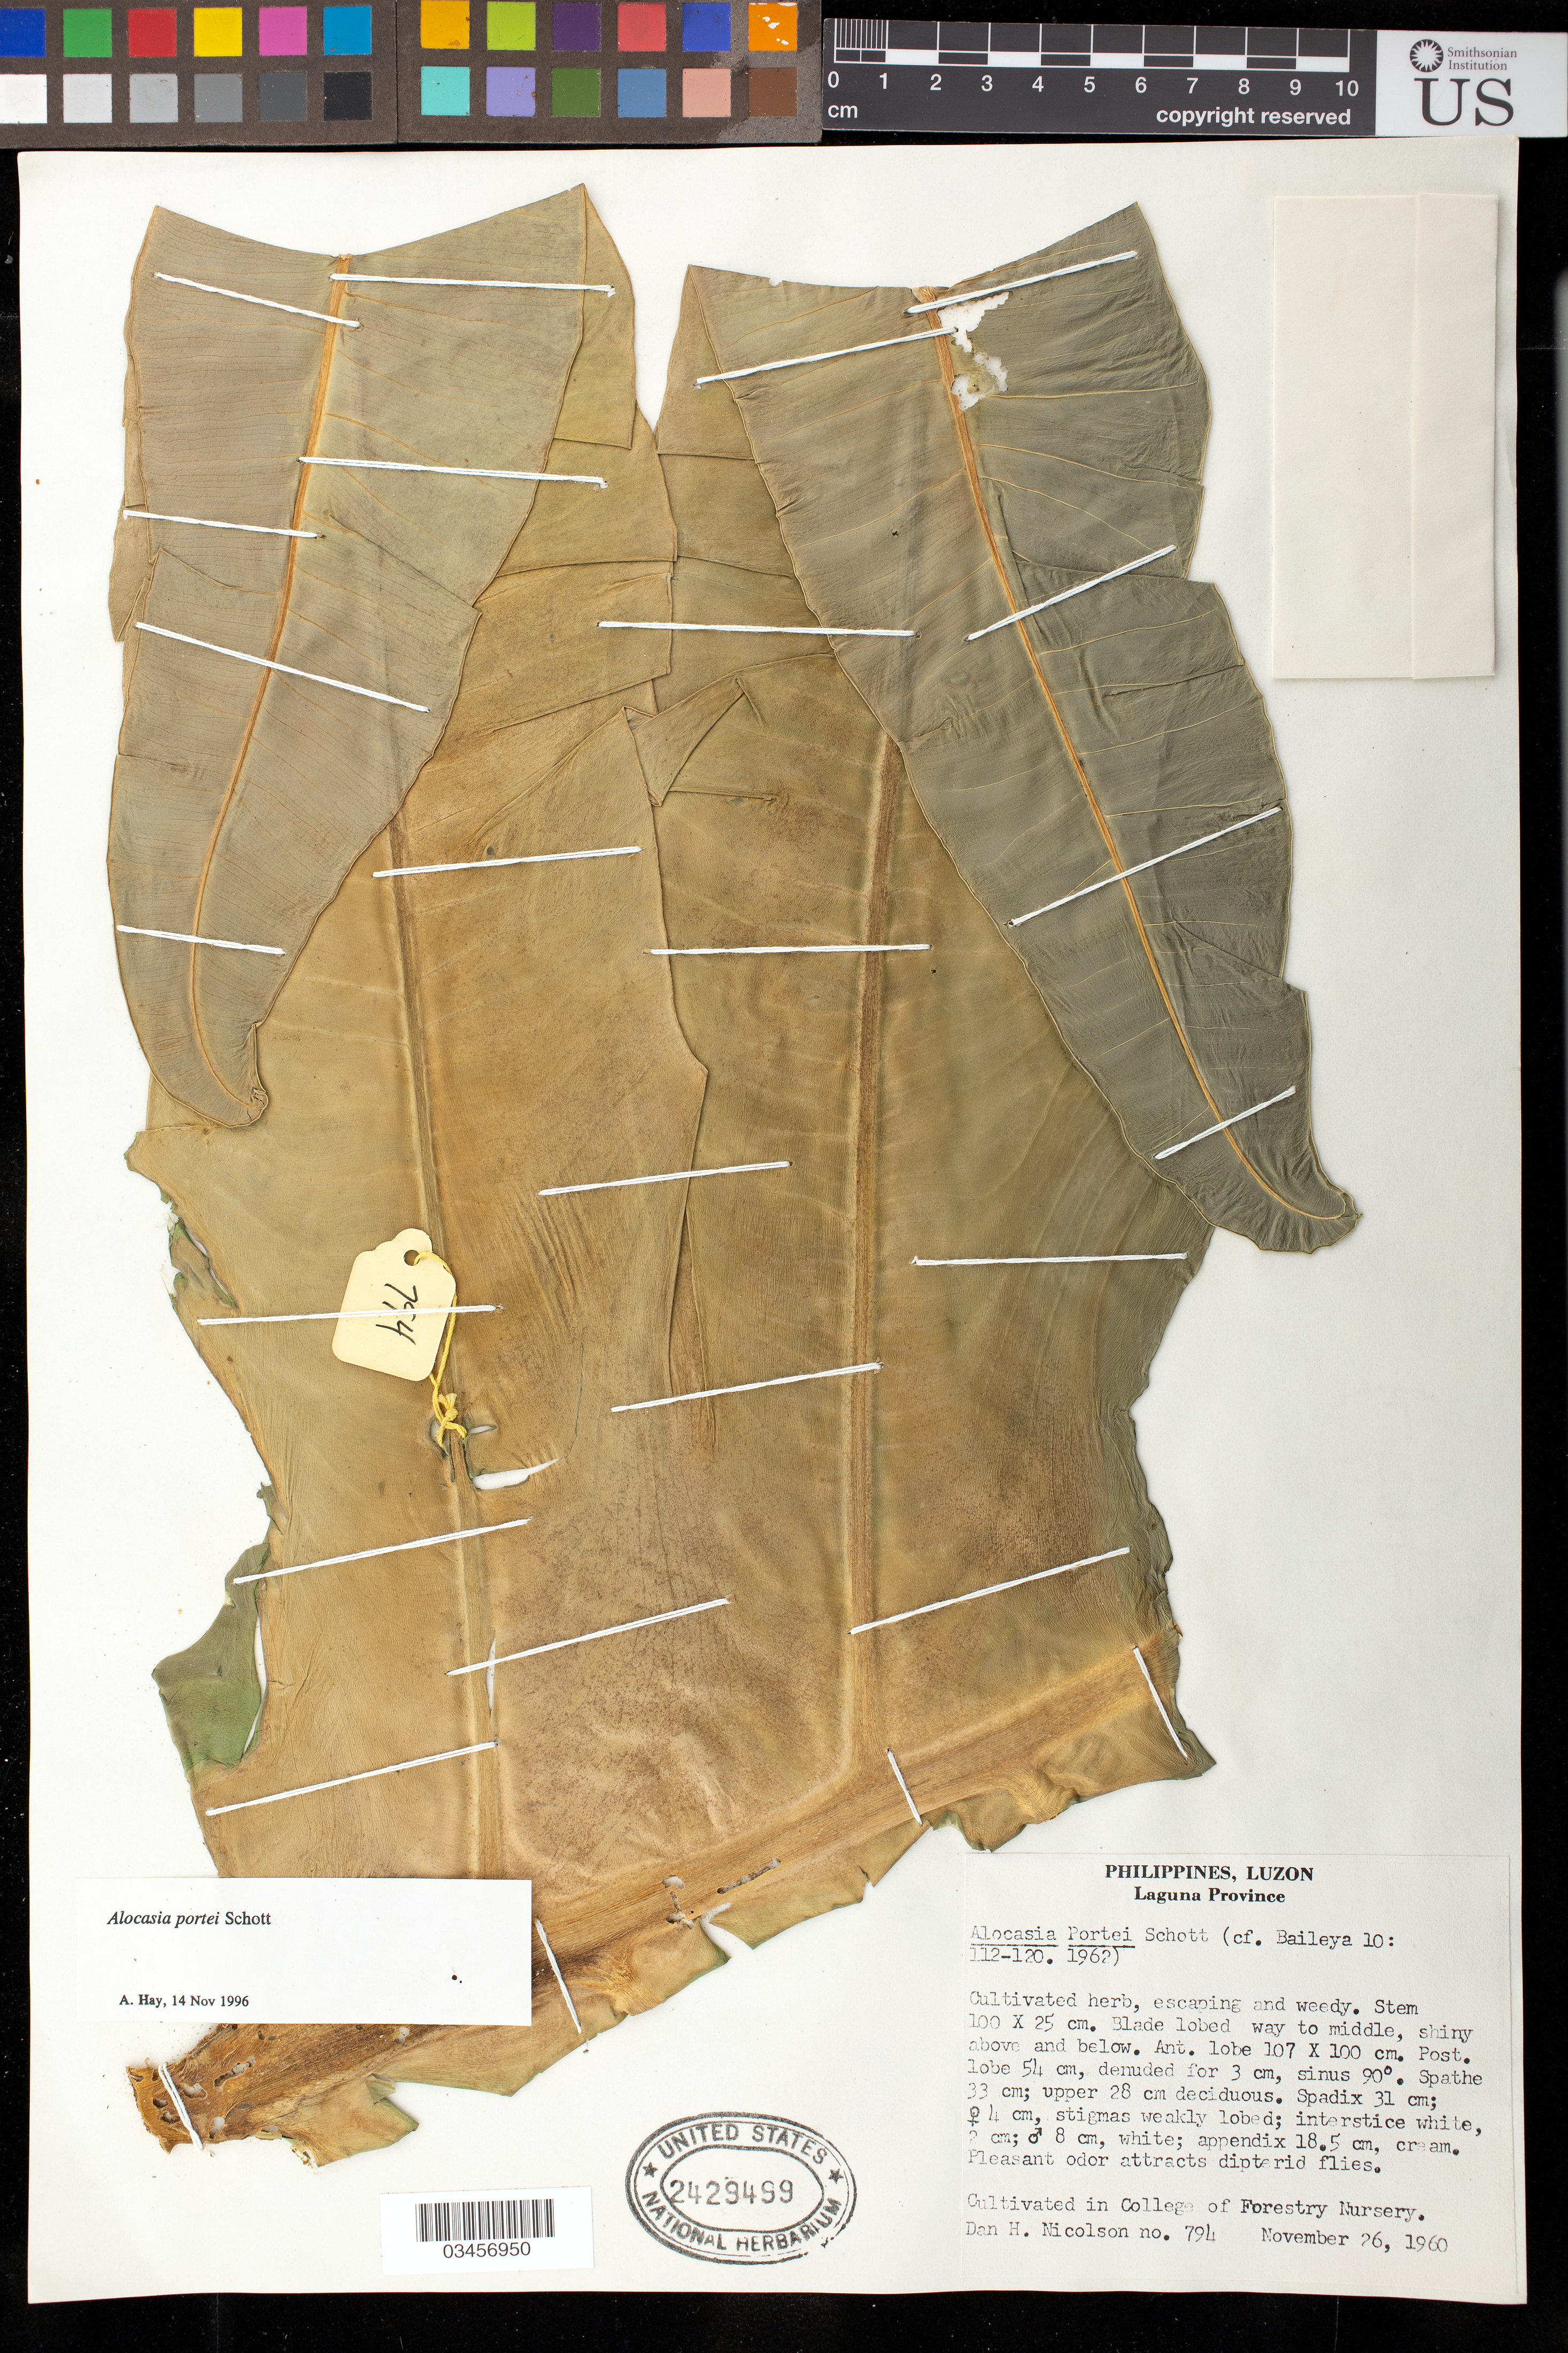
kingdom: Plantae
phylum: Tracheophyta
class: Liliopsida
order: Alismatales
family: Araceae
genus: Alocasia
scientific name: Alocasia portei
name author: Schott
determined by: Hay, A.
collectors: D. H. Nicolson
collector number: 794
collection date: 1960-11-26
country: Philippines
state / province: Calabarzon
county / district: Laguna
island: Luzon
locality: College of Forestry Nursery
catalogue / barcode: US 2429499